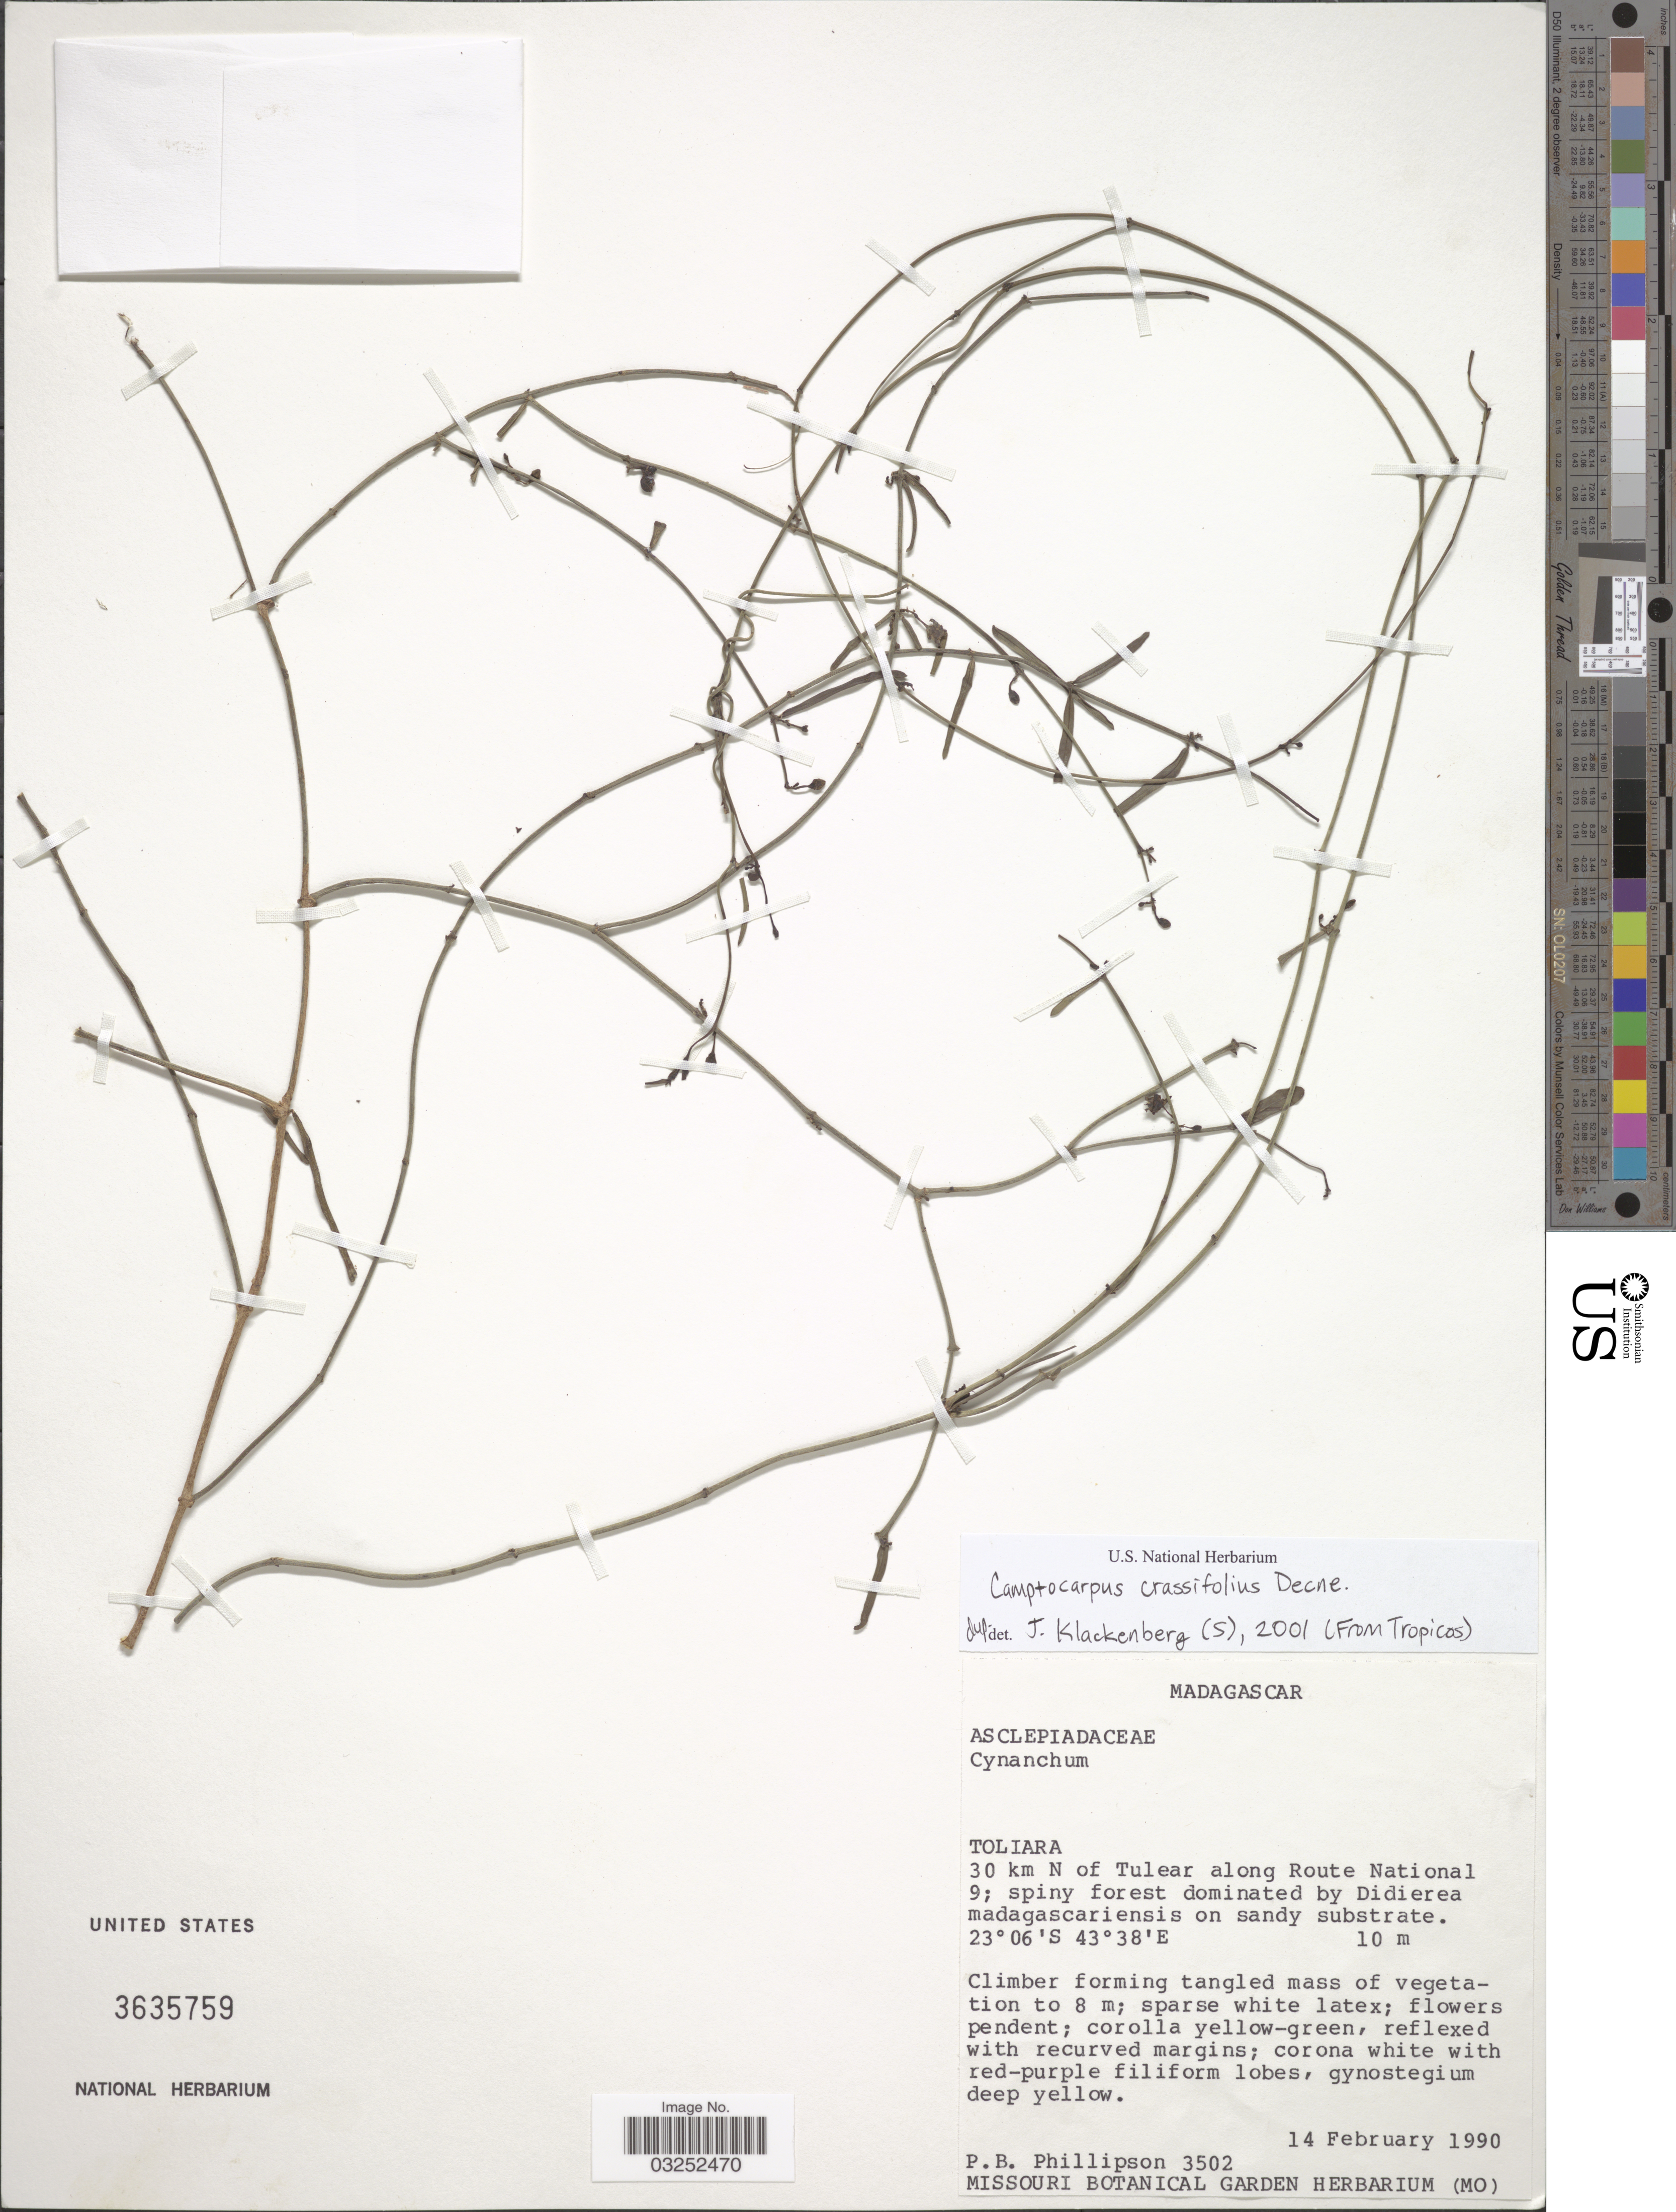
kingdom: Plantae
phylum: Tracheophyta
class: Magnoliopsida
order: Gentianales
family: Apocynaceae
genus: Camptocarpus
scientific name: Camptocarpus crassifolius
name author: Decne.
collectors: P. B. Phillipson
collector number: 3502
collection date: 1990-02-14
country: Madagascar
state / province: Atsimo-Andrefana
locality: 30 km N of Tulear along Route National 9.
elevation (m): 10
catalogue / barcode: US 3635759